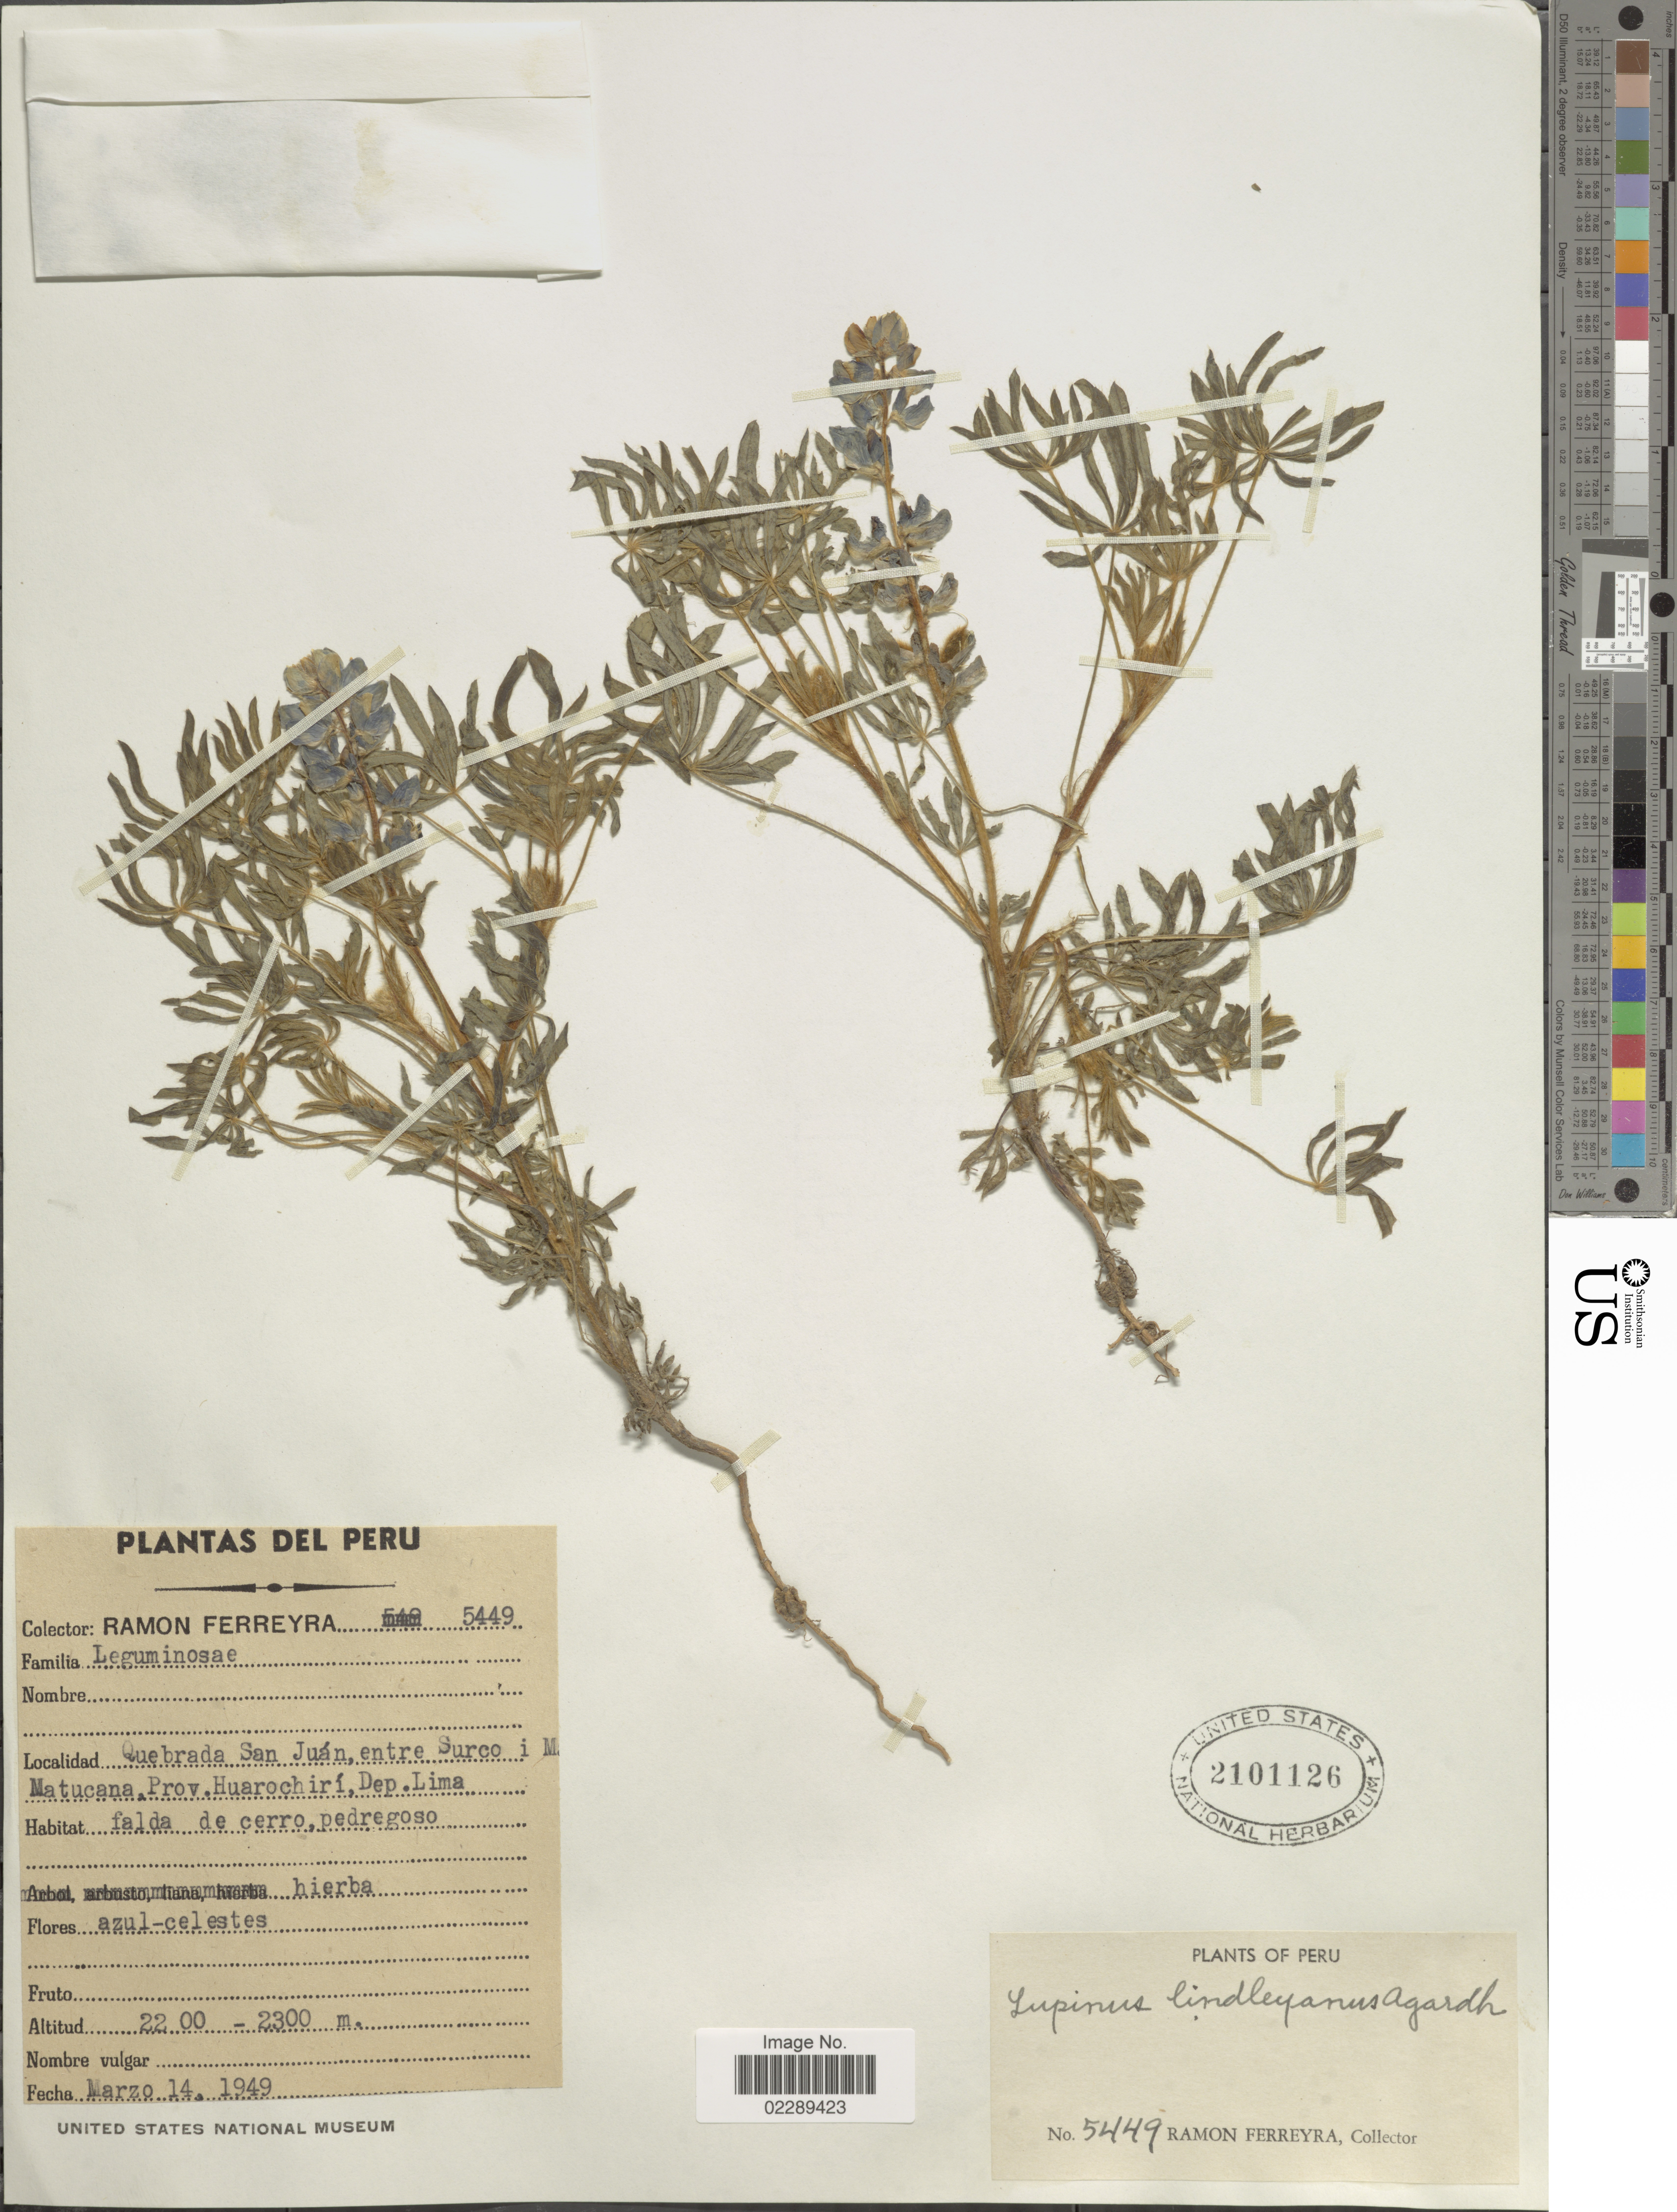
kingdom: Plantae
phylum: Tracheophyta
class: Magnoliopsida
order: Fabales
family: Fabaceae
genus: Lupinus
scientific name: Lupinus lindleyanus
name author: J. Agardh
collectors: R. A. Ferreyra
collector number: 5449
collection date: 1949-03-14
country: Peru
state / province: Lima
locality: Quebrada San Juán, entre Surco i Matucana. Prov. Huarochirí, Dep. Lima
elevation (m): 2200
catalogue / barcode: US 2101126